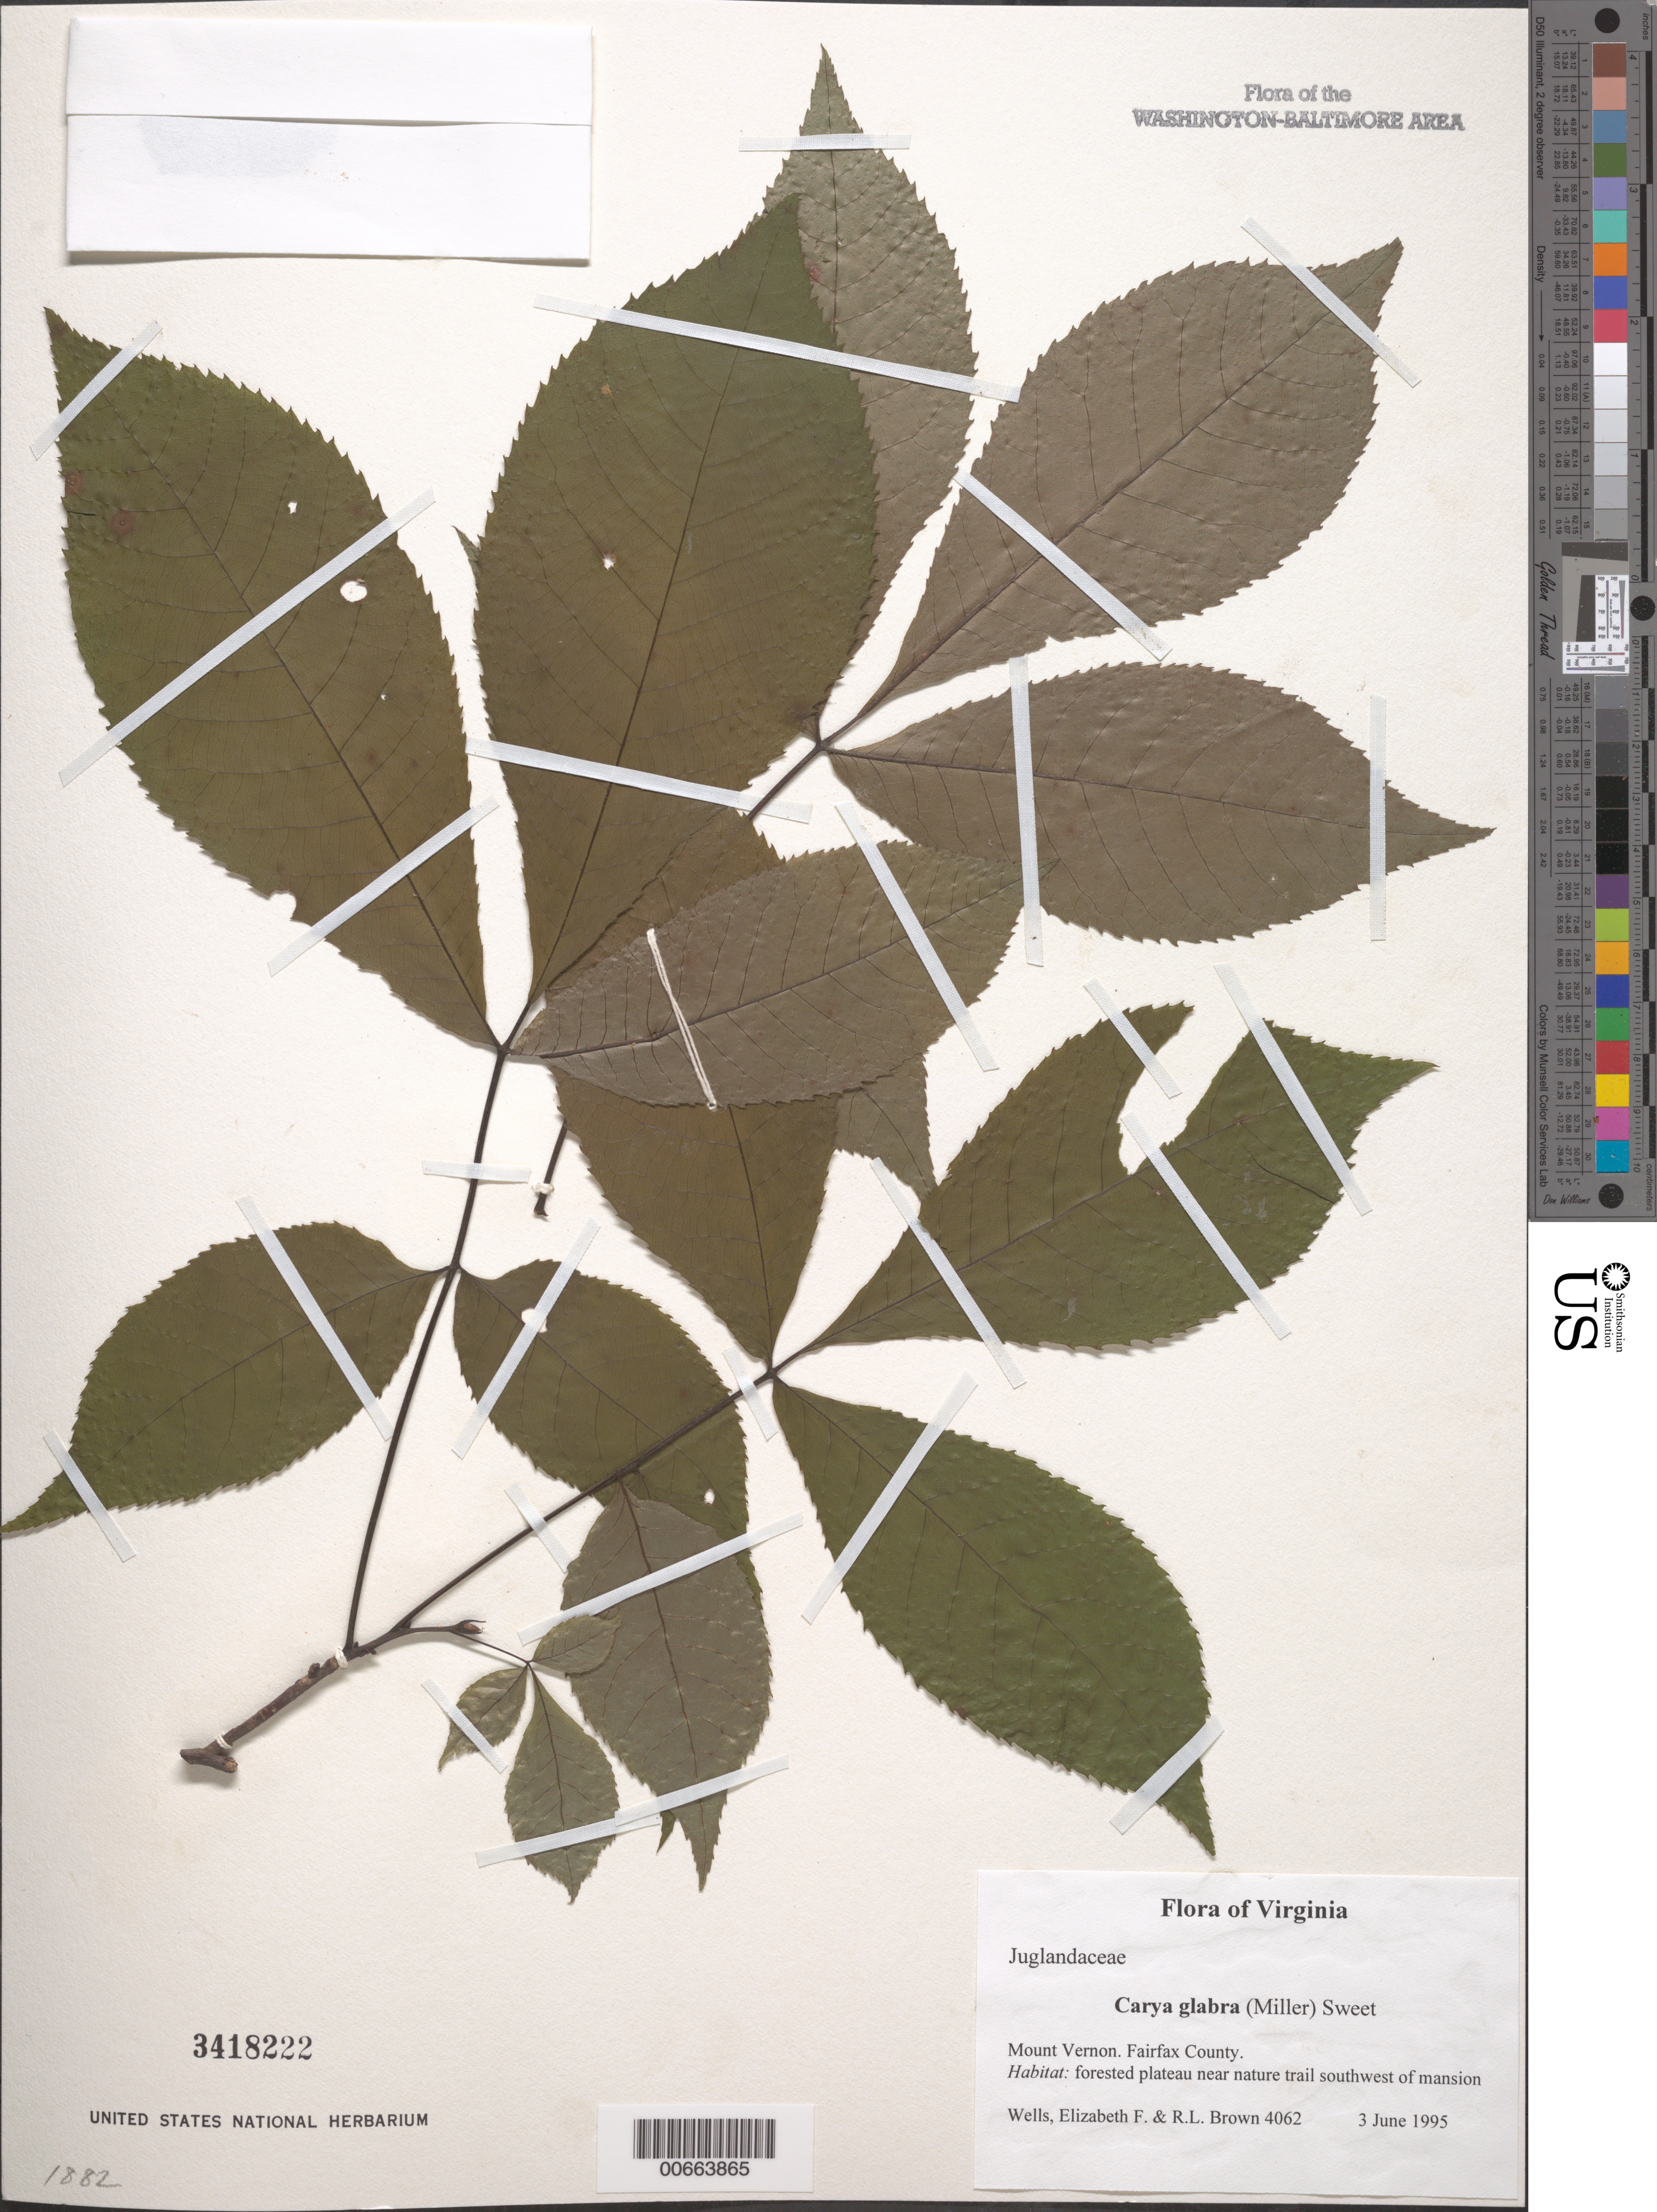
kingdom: Plantae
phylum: Tracheophyta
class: Magnoliopsida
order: Fagales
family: Juglandaceae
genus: Carya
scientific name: Carya glabra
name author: (Mill.) Sweet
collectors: E. F. Wells & R. L. Brown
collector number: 4062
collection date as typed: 03 Jun 1995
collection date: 1995-06-03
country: United States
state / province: Virginia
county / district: Fairfax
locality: Mount Vernon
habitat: forested plateau near nature trail southwest of mansion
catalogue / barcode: US 3418222